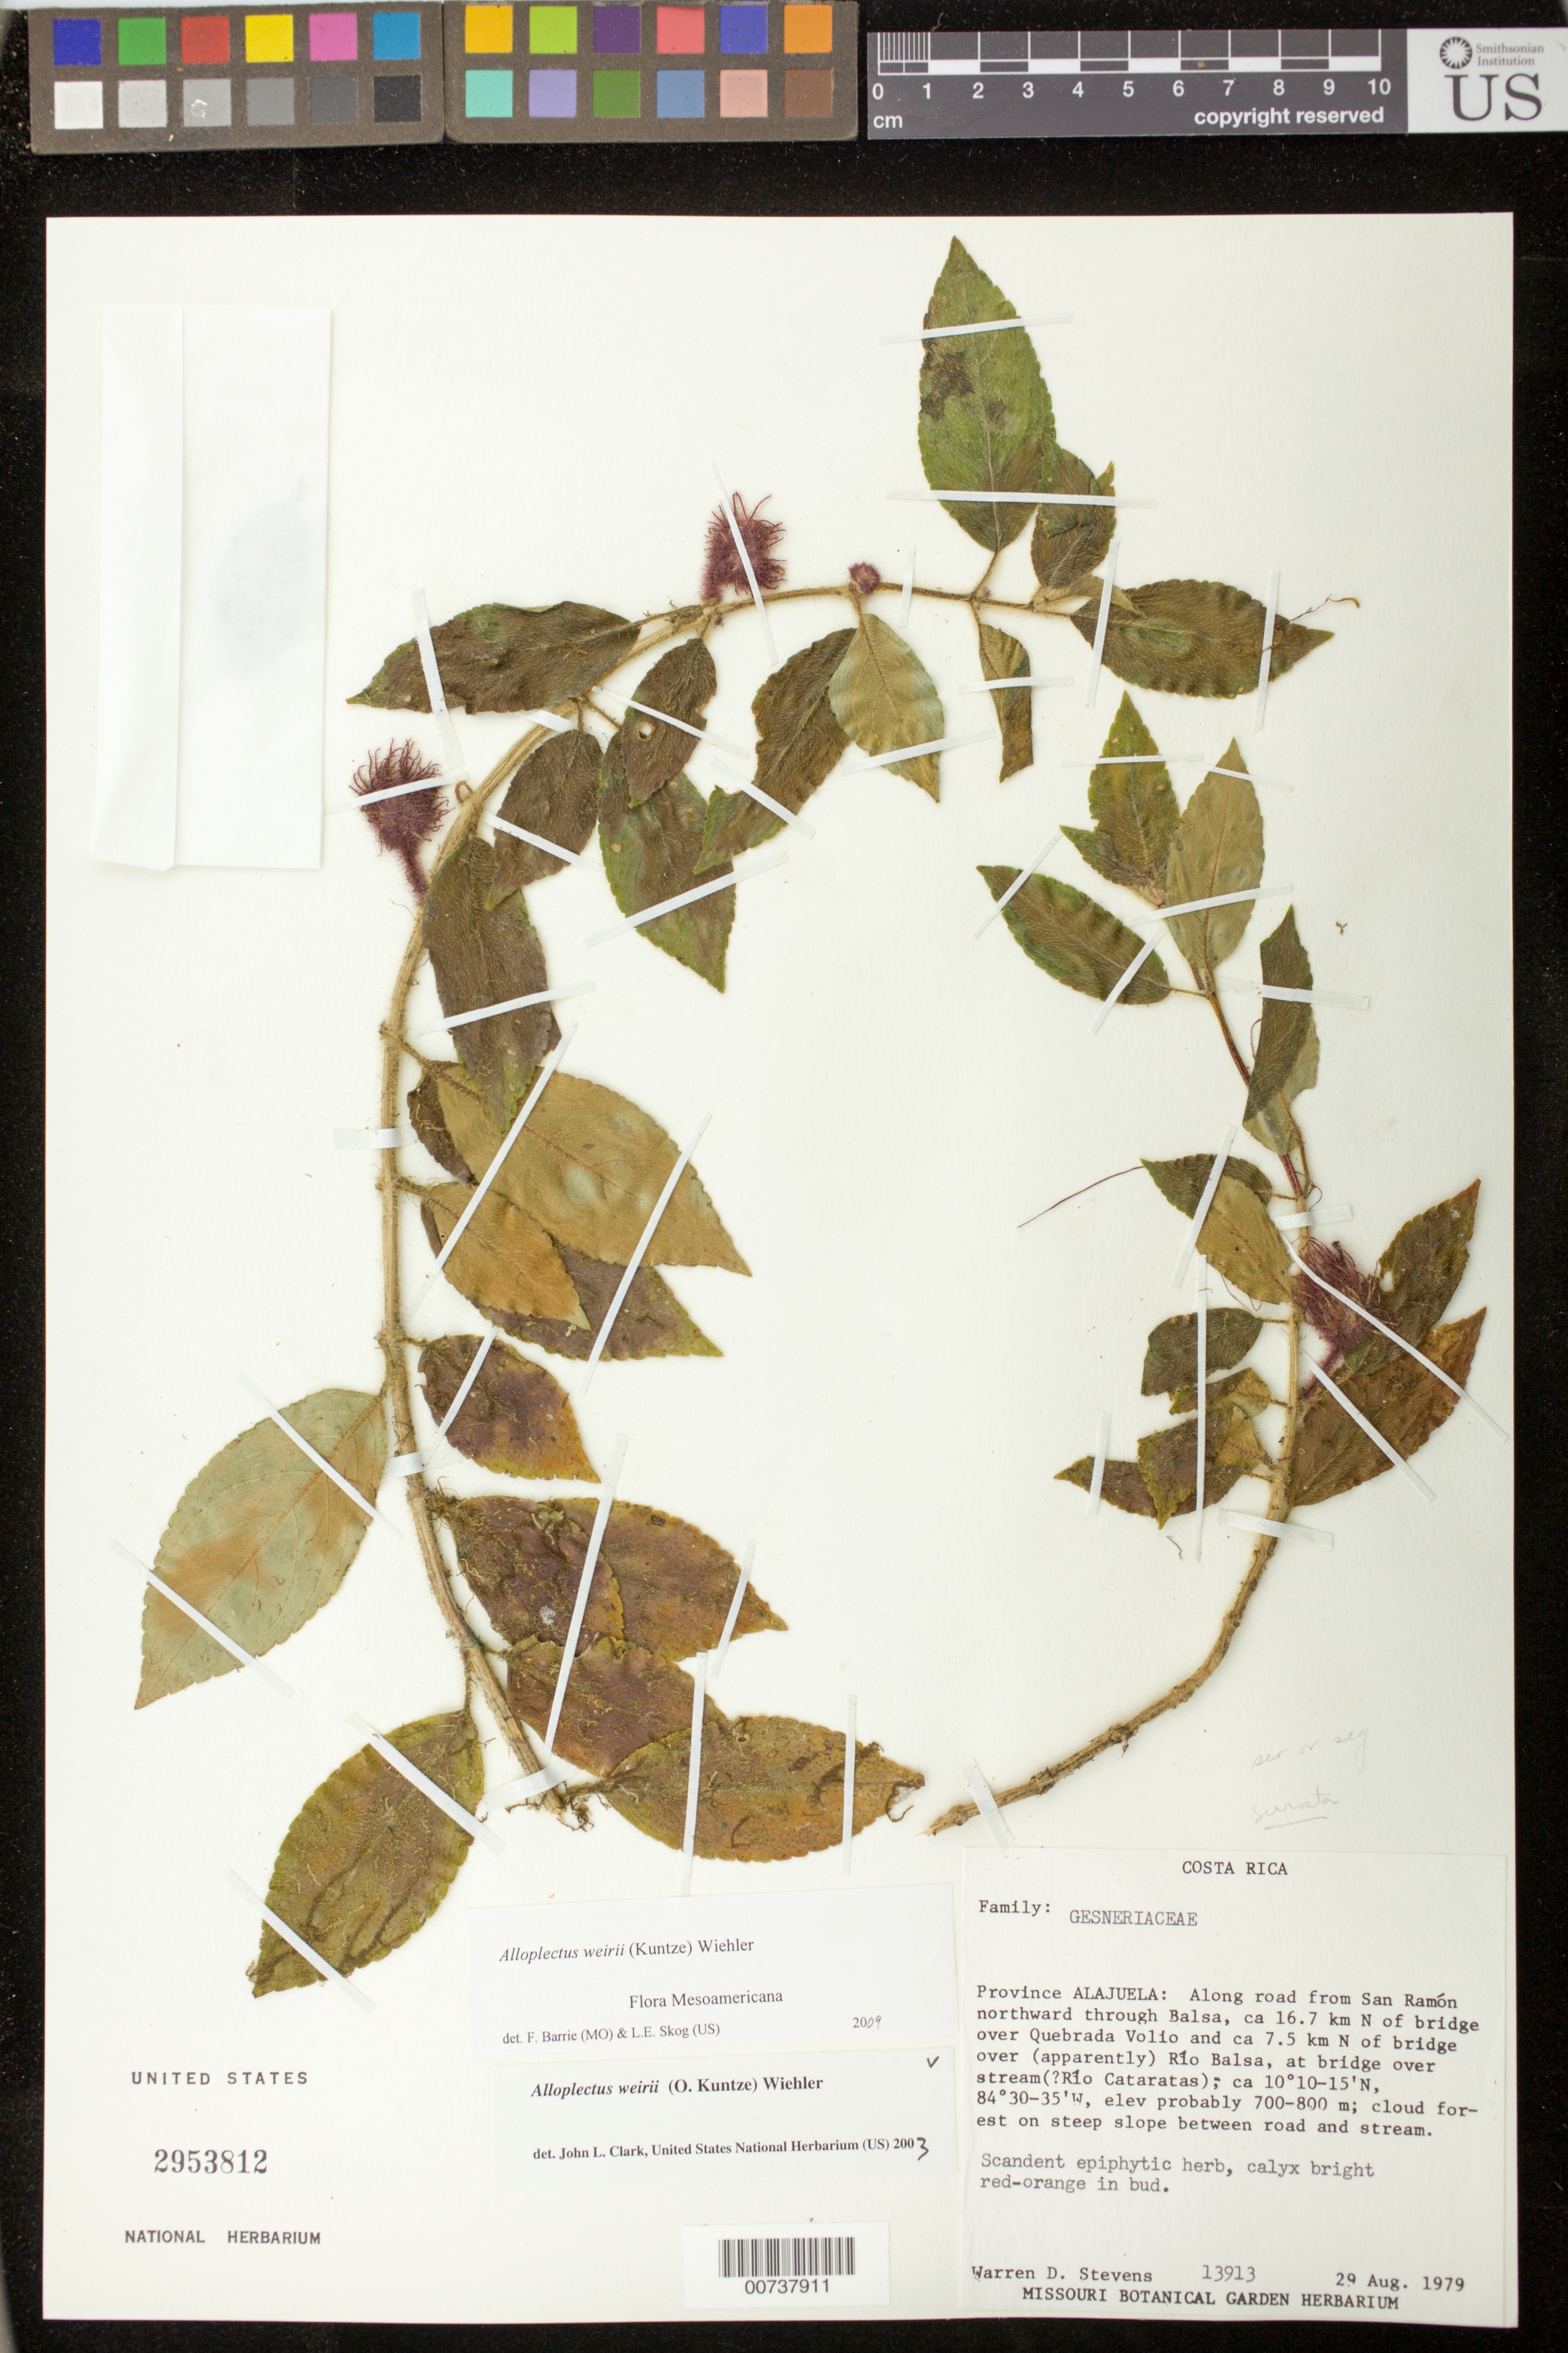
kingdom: Plantae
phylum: Tracheophyta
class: Magnoliopsida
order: Lamiales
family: Gesneriaceae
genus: Alloplectus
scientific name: Alloplectus weirii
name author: (Kuntze) Wiehler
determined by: Clark, J. L., (SEL), The Marie Selby Botanical Garden (UNITED STATES)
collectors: W. D. Stevens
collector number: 13913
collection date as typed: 29 Aug 1979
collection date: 1979-08-29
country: Costa Rica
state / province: Alajuela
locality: along road from San Ramón northward through Balsa, ca. 16.7 km N of bridge over Quebrada Volio and 7.5 km N of bridge over (apparently) Río Balsa, at bridge over stream (?Río Catarata)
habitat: cloud forest on steep slope between road and stream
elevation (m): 700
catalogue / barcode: US 2953812